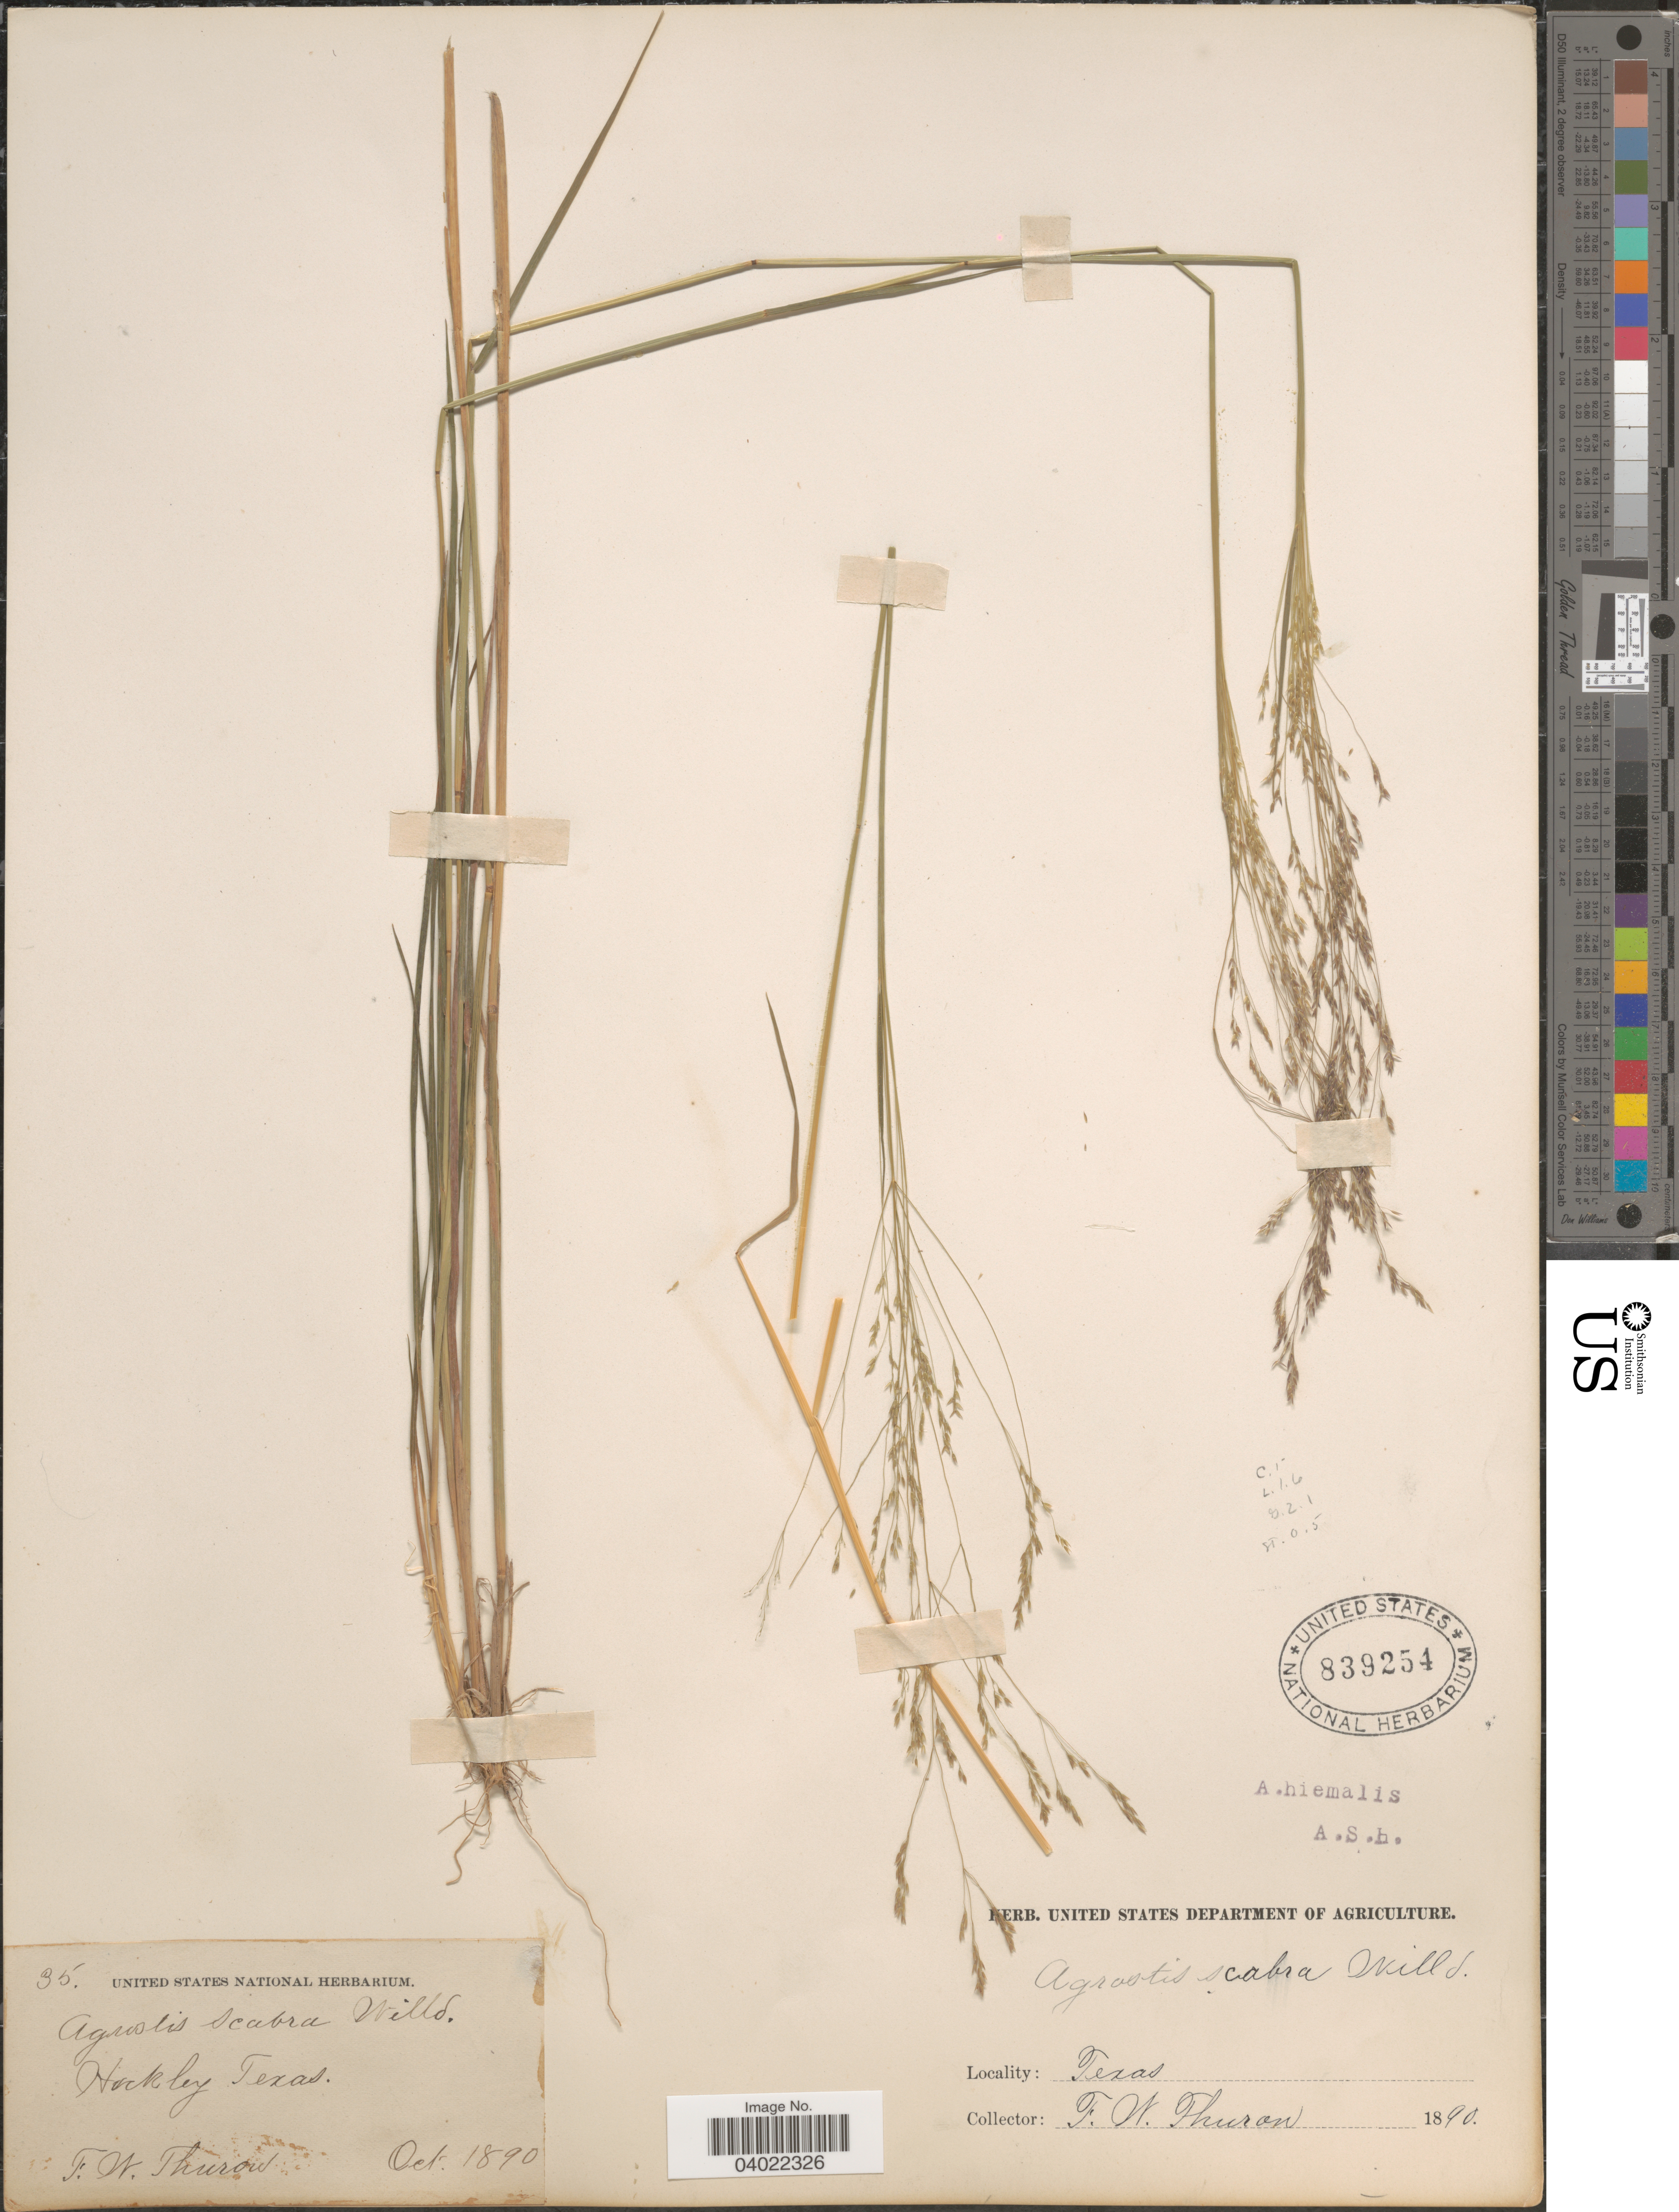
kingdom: Plantae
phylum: Tracheophyta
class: Liliopsida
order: Poales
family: Poaceae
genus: Agrostis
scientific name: Agrostis scabra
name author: Willd.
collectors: F. Thuron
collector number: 35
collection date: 1890-10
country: United States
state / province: Texas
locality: Hockley.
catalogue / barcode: US 839254